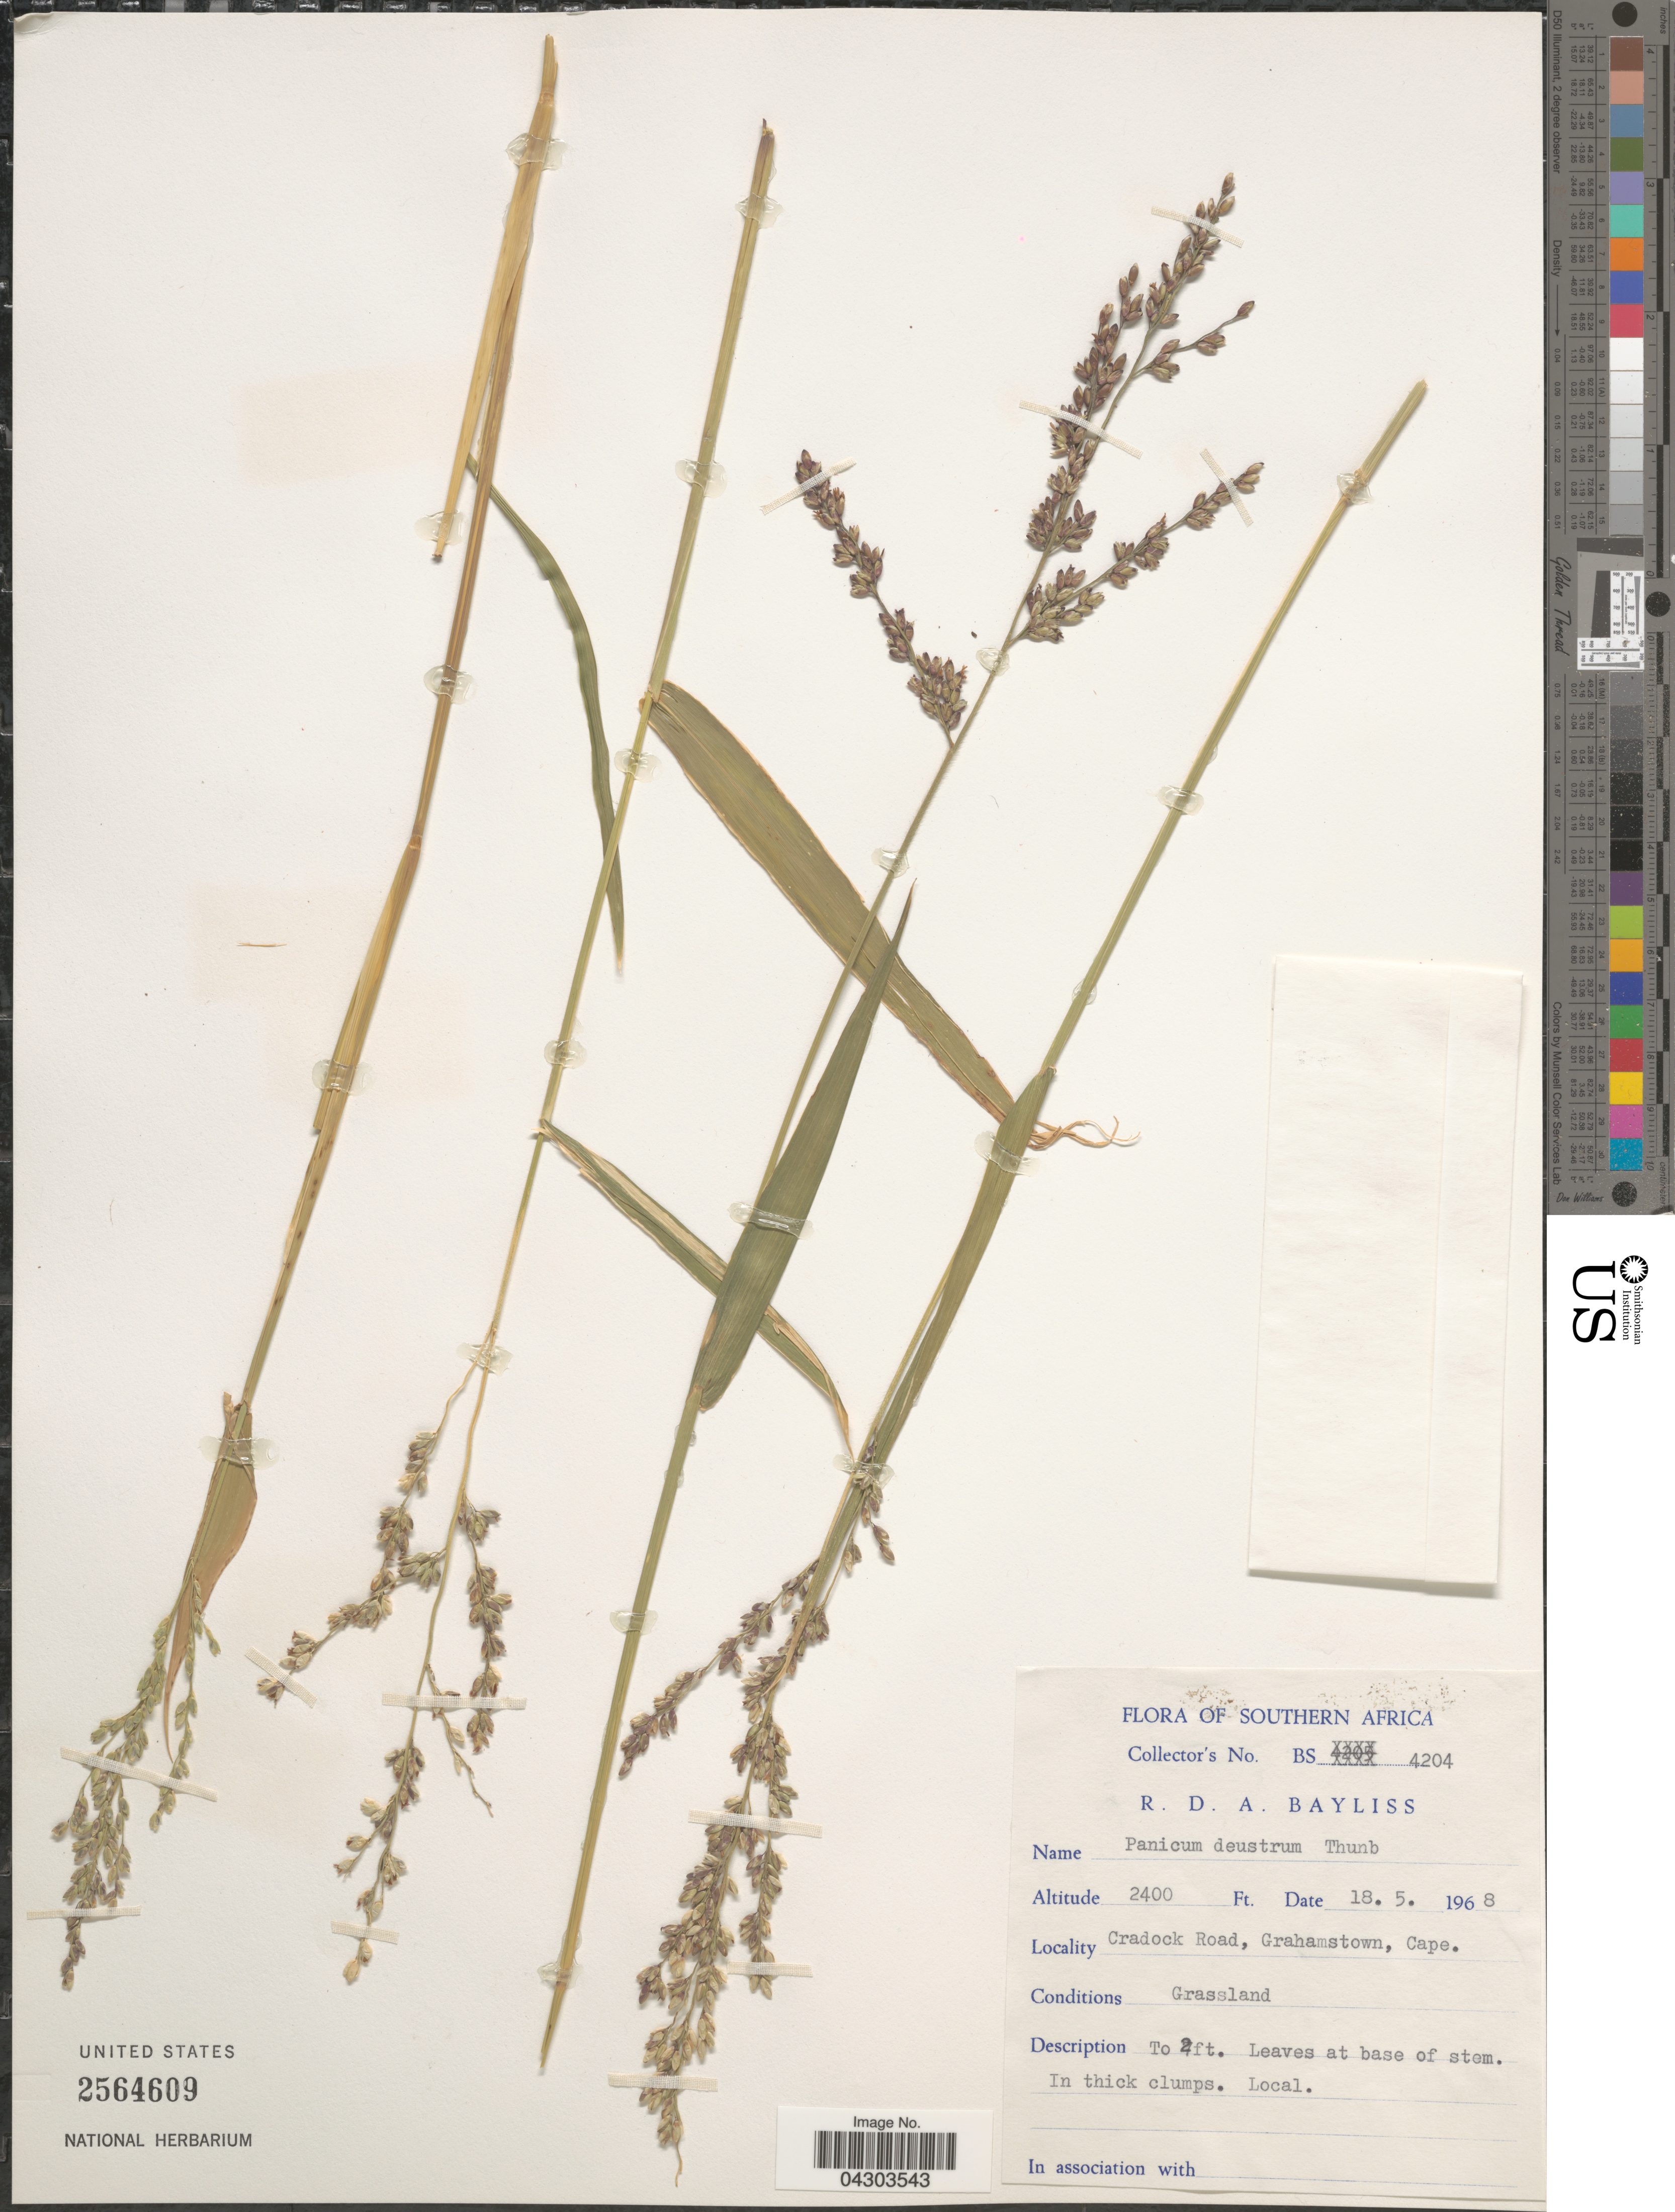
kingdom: Plantae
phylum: Tracheophyta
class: Liliopsida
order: Poales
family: Poaceae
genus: Panicum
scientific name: Panicum deustum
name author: Thunb.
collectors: R. Bayliss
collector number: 4204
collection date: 1968-05-18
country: South Africa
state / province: Eastern Cape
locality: Southern Africa. Cradock Road, Grahamstown, Cape.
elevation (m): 732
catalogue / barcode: US 2564609